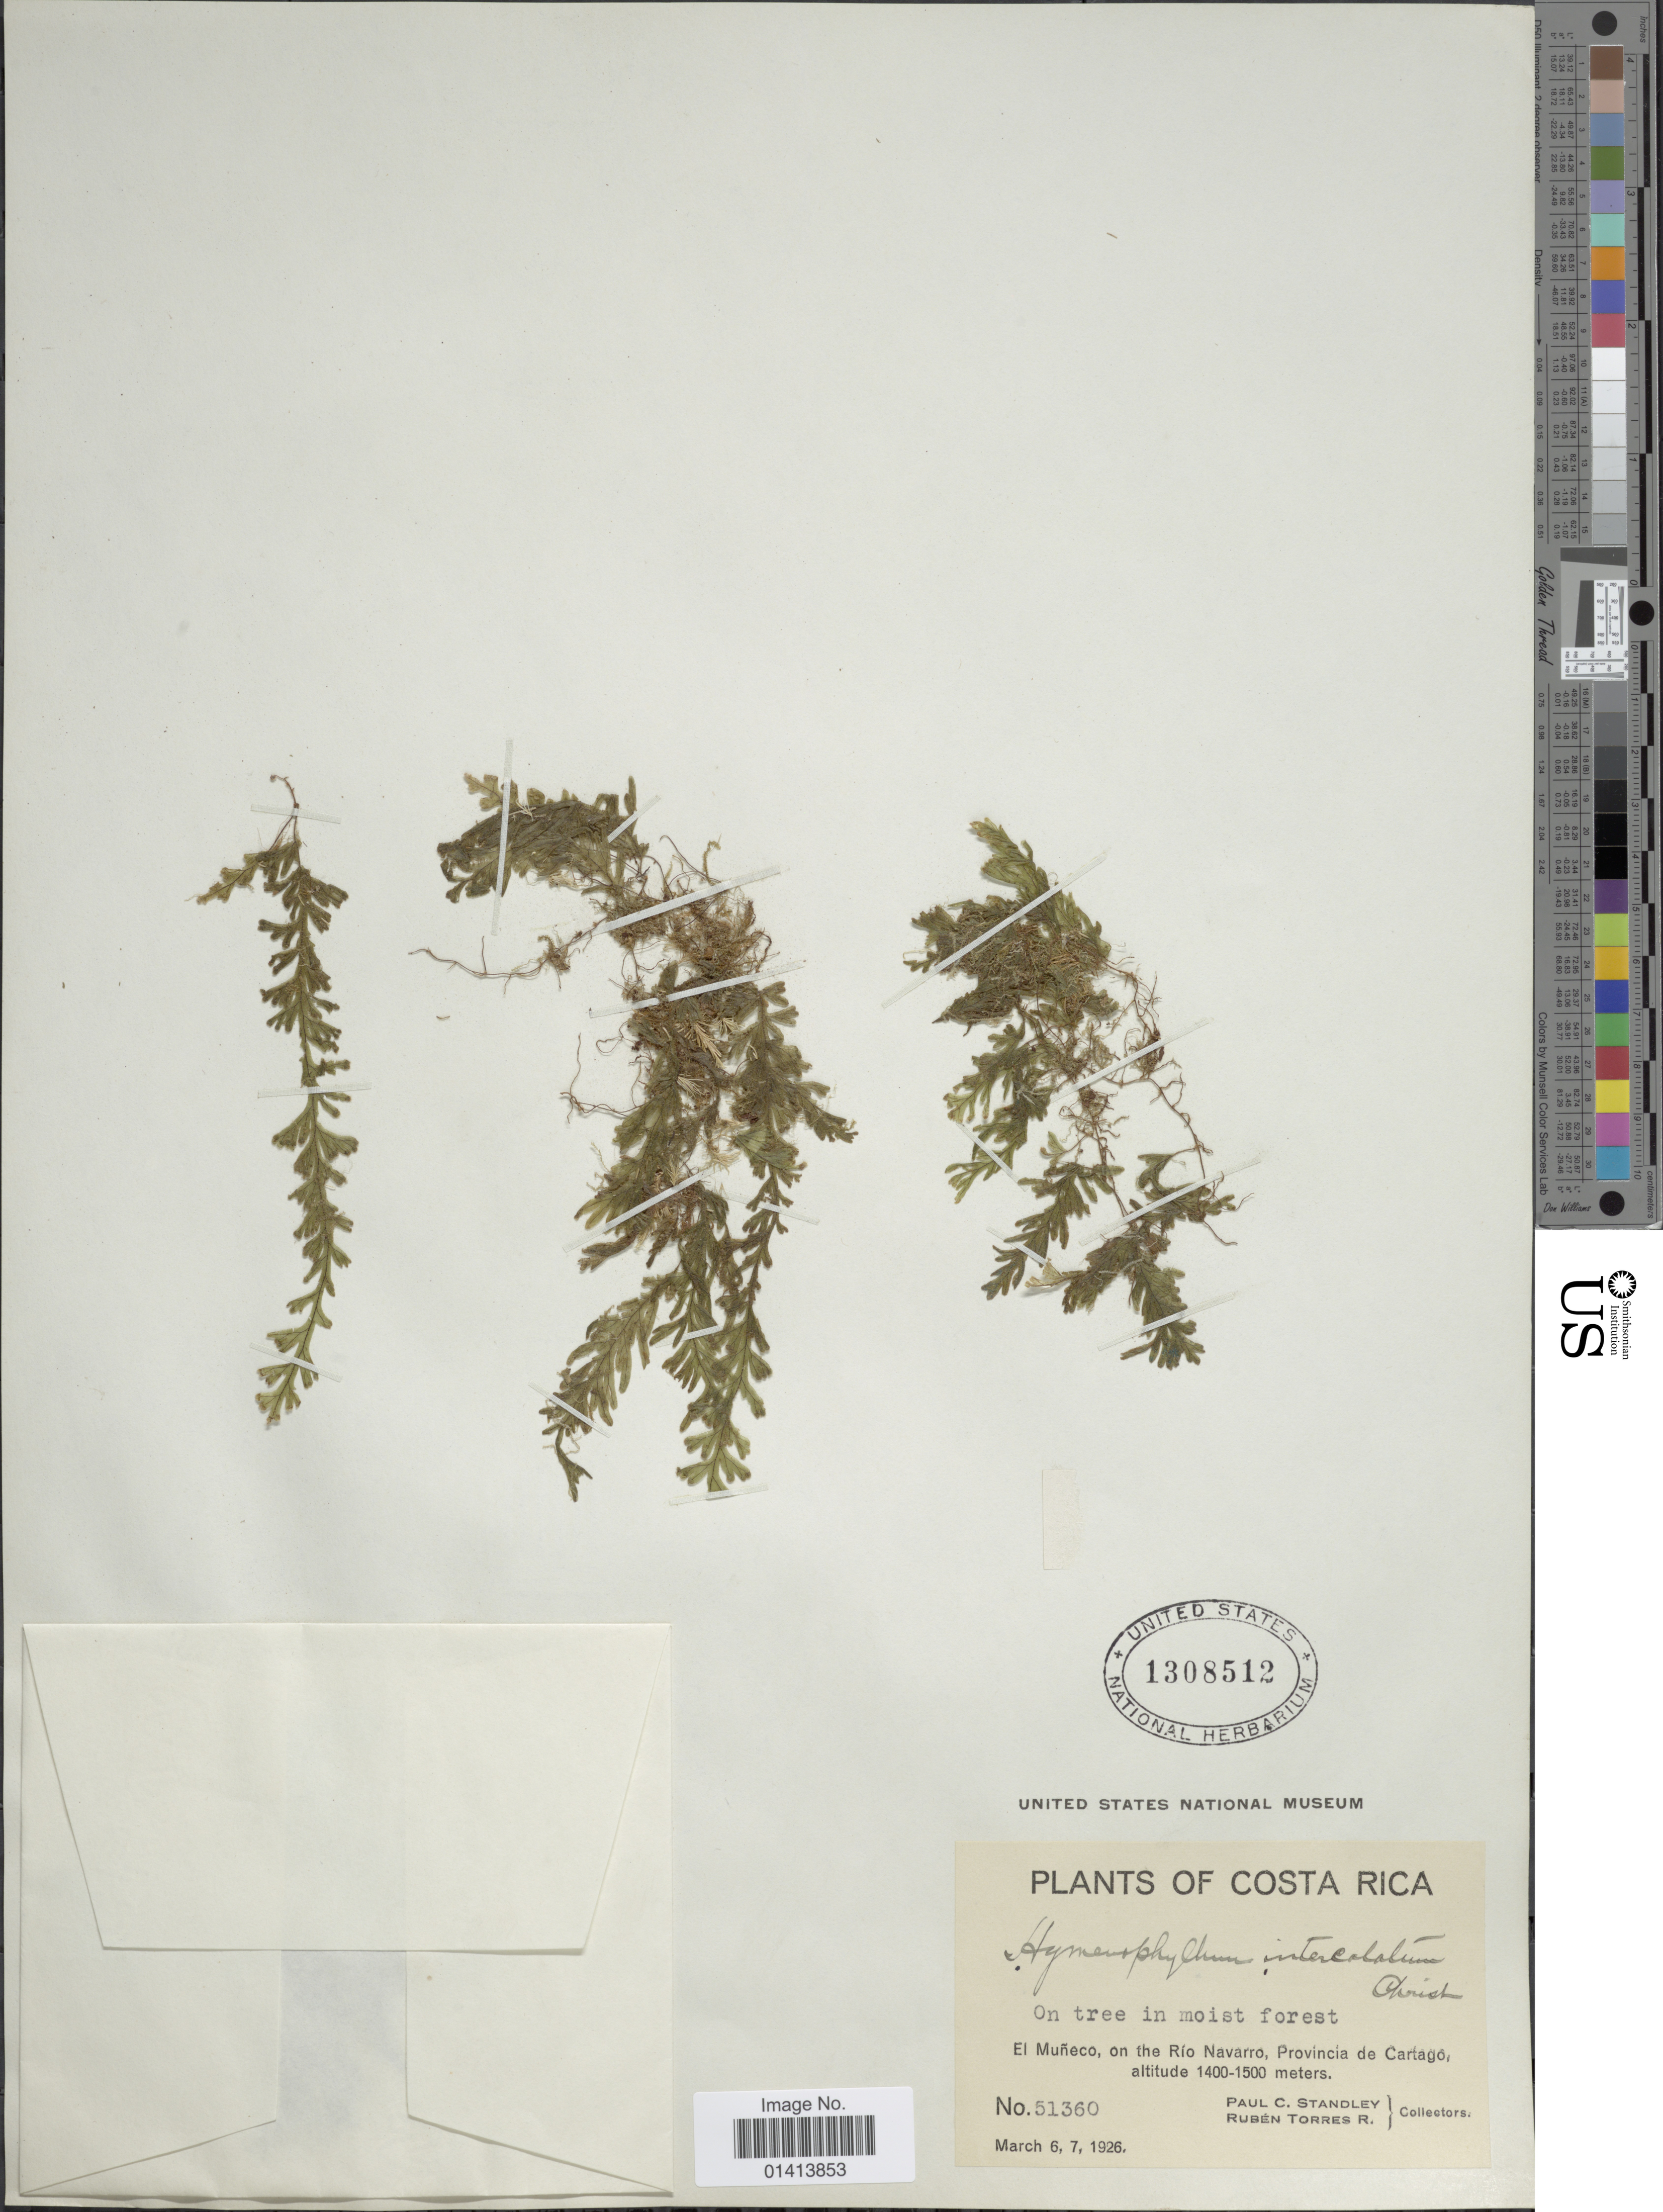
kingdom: Plantae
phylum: Tracheophyta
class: Polypodiopsida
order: Hymenophyllales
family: Hymenophyllaceae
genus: Hymenophyllum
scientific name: Hymenophyllum fragile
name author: (Hedw.) C.V. Morton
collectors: P. C. Standley & R. Torres Rojas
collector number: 51360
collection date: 1926-03-06/1926-03-07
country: Costa Rica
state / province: Cartago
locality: El Muñeco, on the Río Navarro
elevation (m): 1400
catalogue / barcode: US 1308512